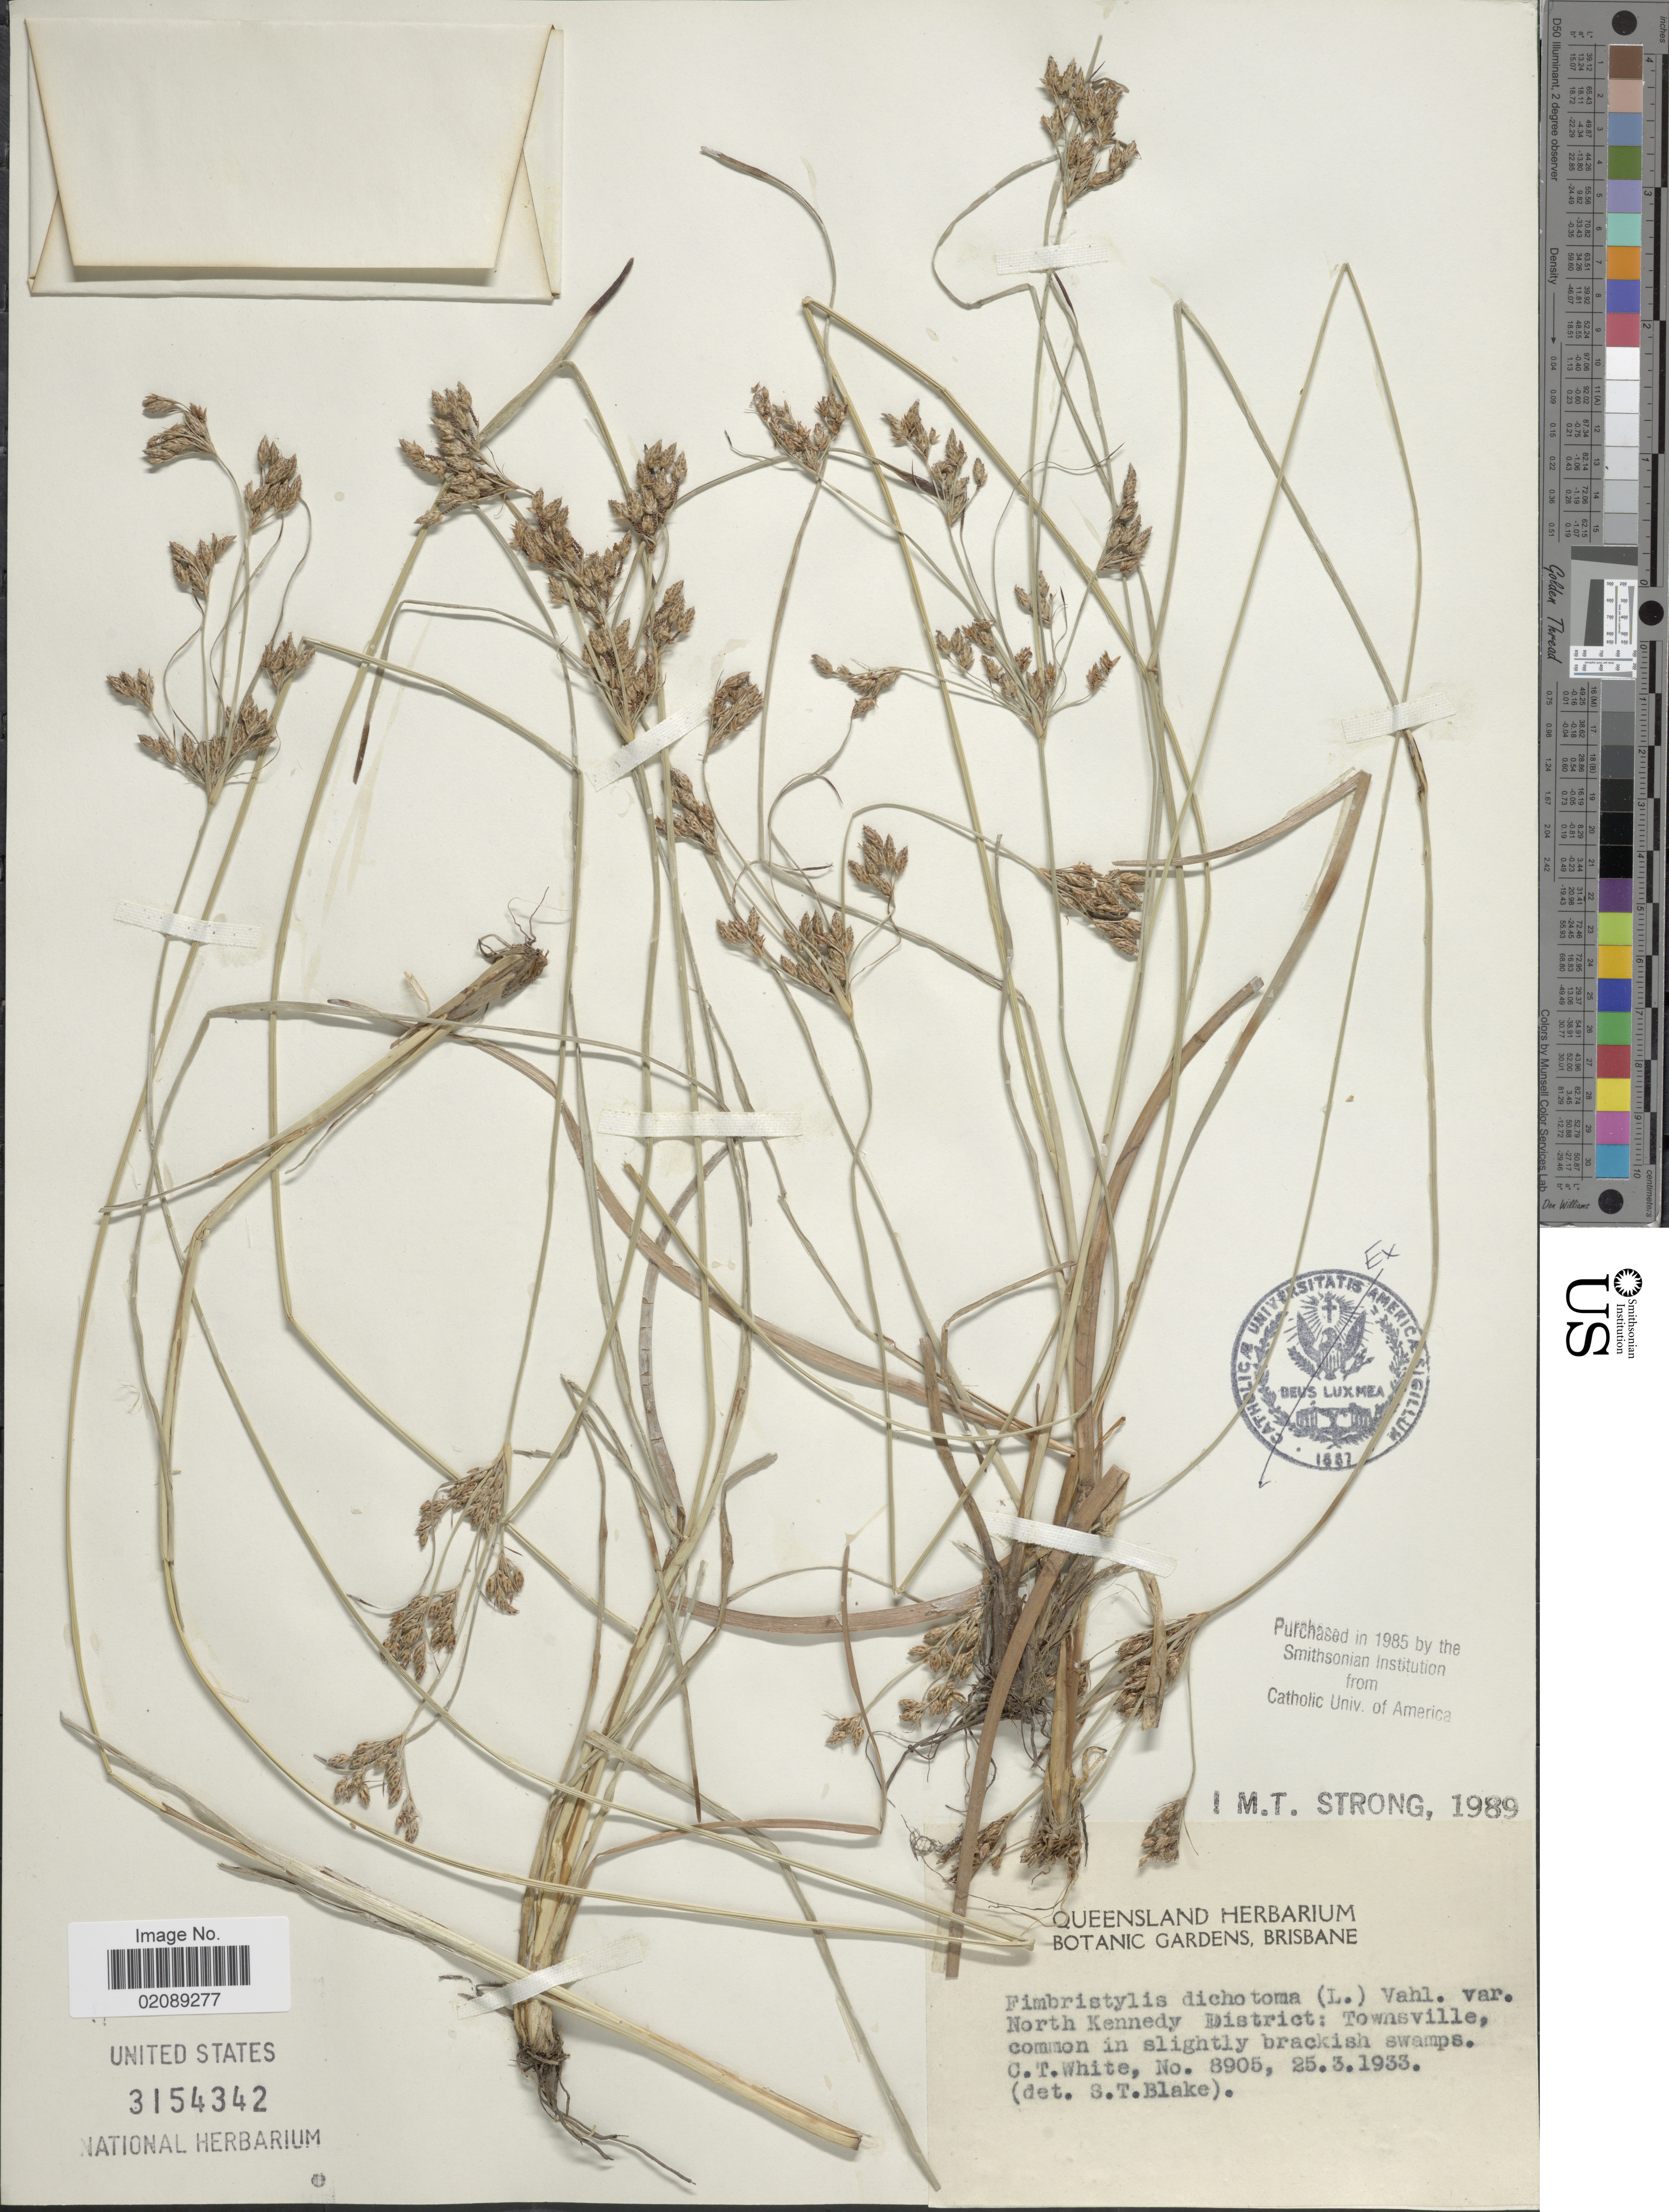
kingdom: Plantae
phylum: Tracheophyta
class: Liliopsida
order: Poales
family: Cyperaceae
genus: Fimbristylis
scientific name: Fimbristylis dichotoma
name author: (L.) Vahl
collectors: C. T. White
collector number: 8905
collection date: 1933-03-25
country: Australia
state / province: Queensland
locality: North Kennedy District: Townsville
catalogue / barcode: US 3154342